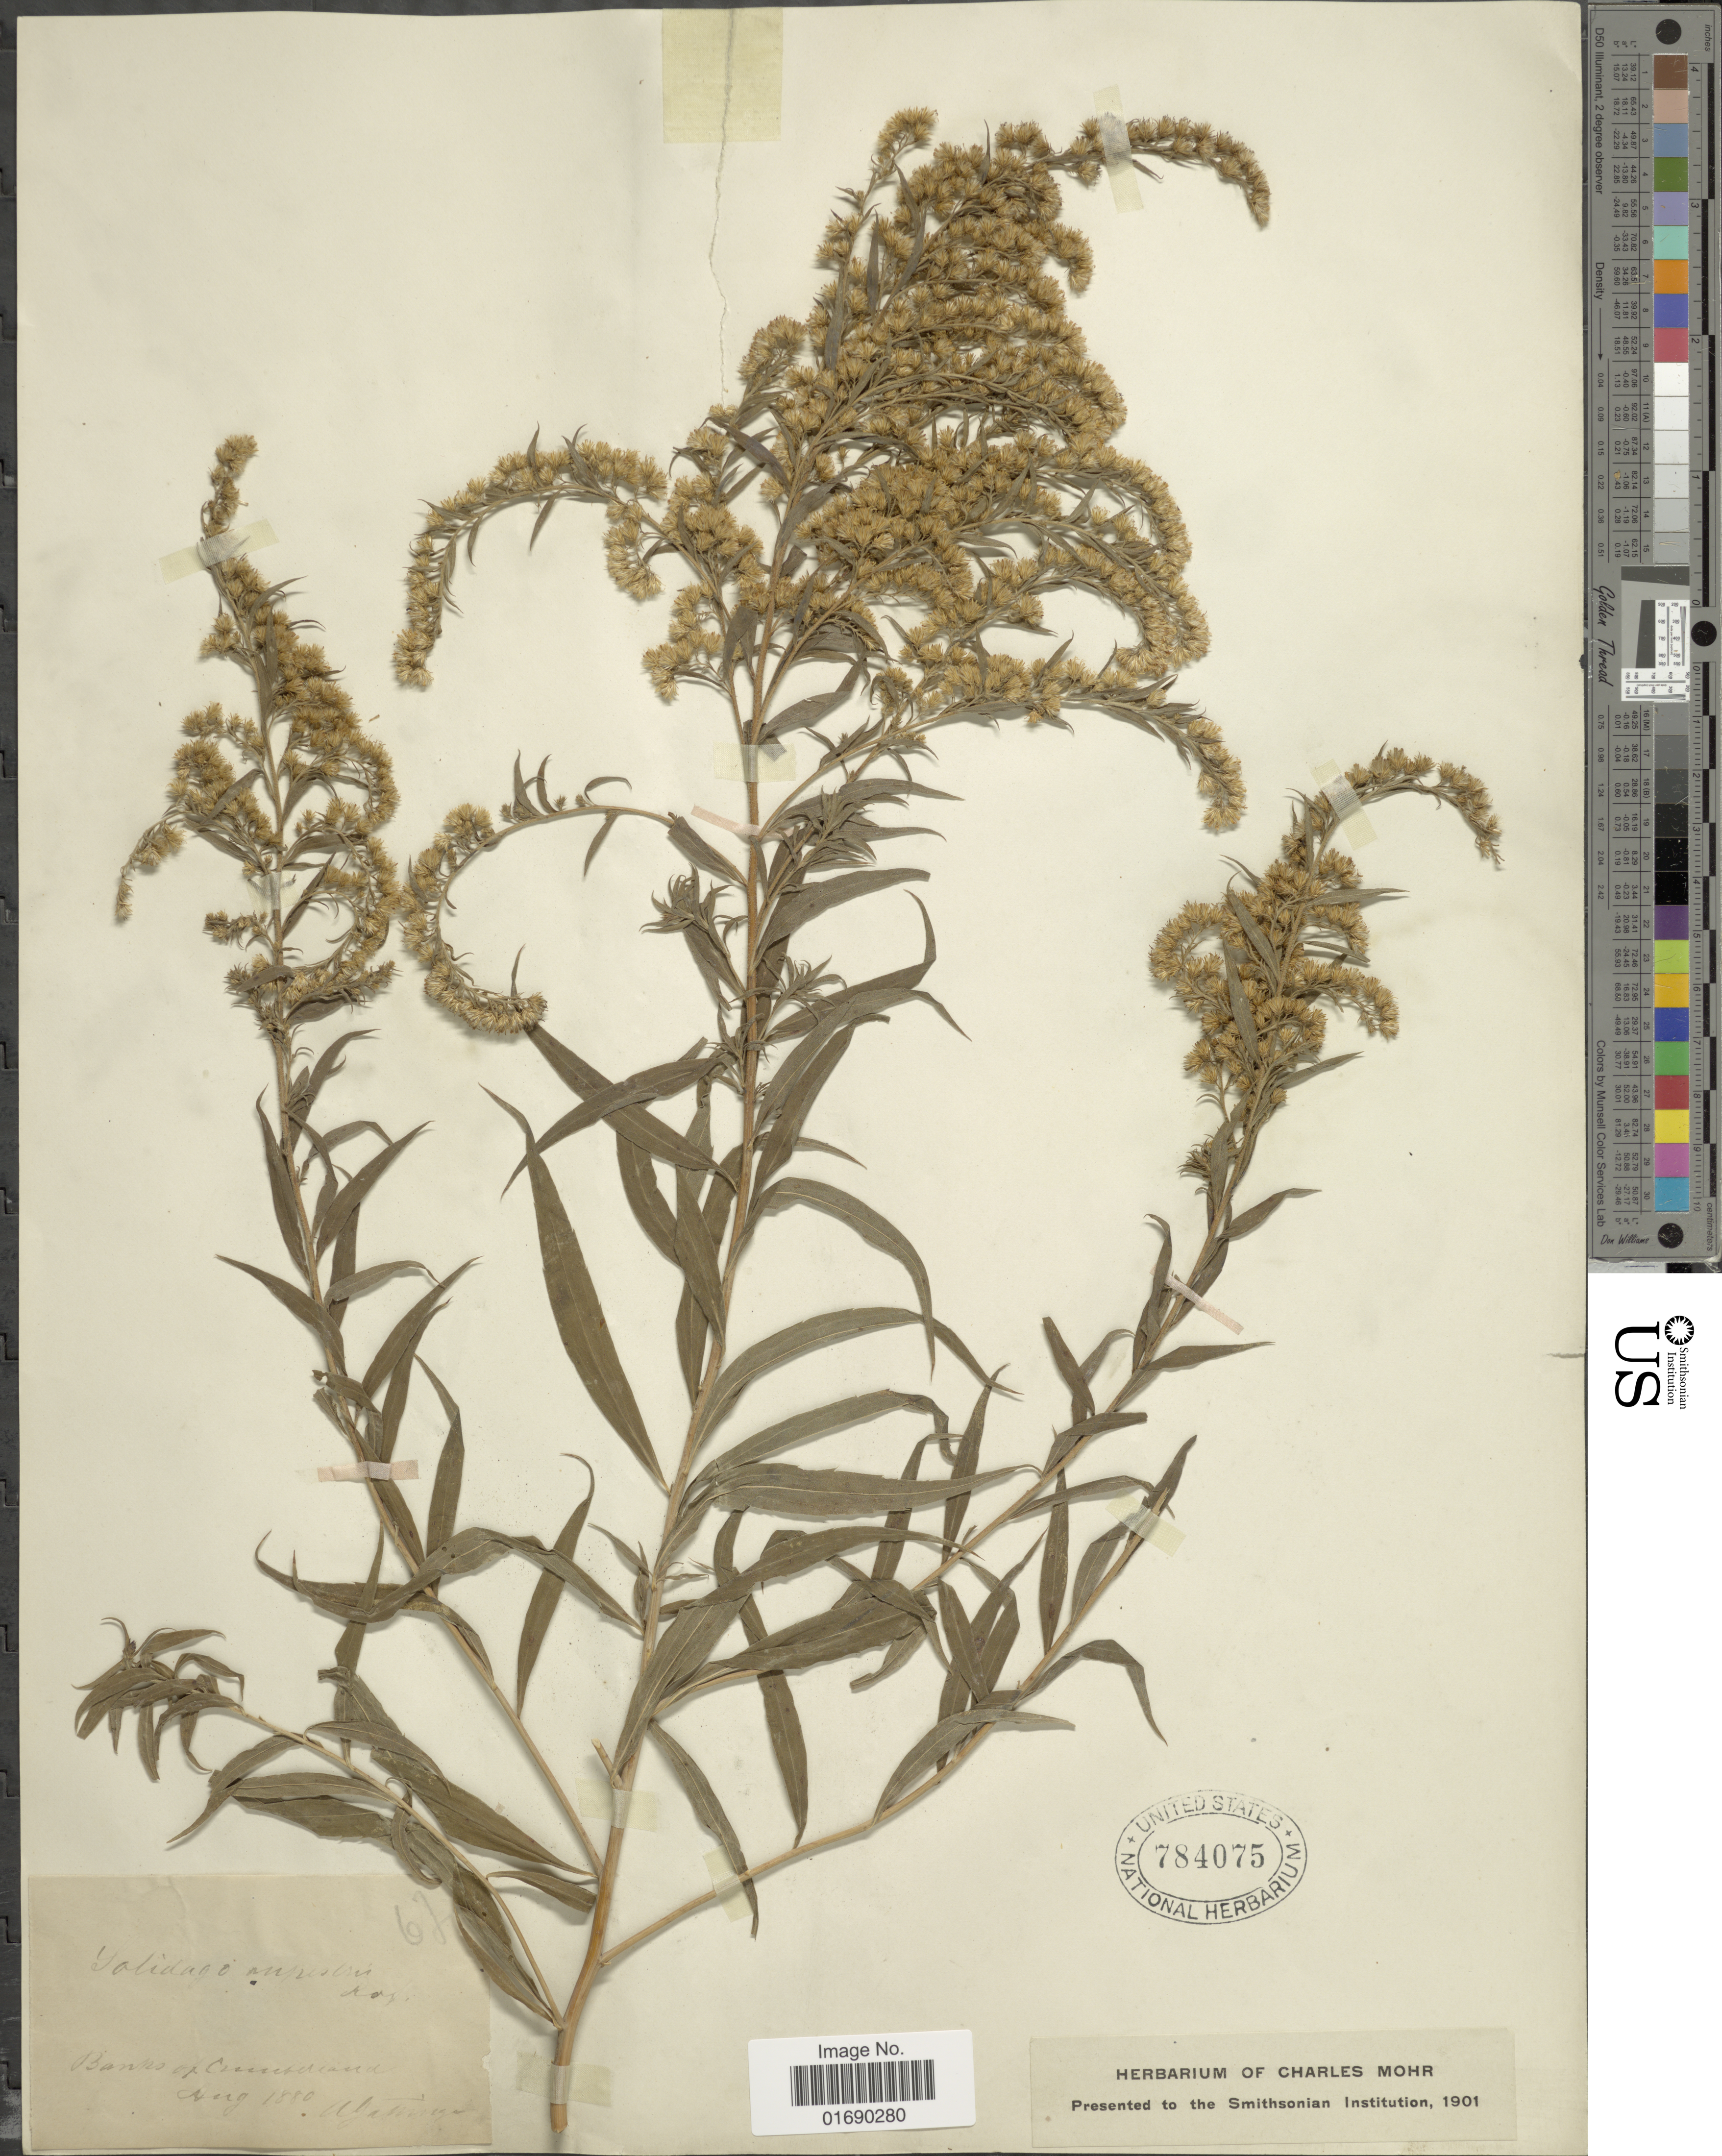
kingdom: Plantae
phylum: Tracheophyta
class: Magnoliopsida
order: Asterales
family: Asteraceae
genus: Solidago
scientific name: Solidago rupestris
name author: Raf.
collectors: A. Gattinger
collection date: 1880-08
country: United States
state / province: Tennessee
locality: Banks of Cumberland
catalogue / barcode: US 784075